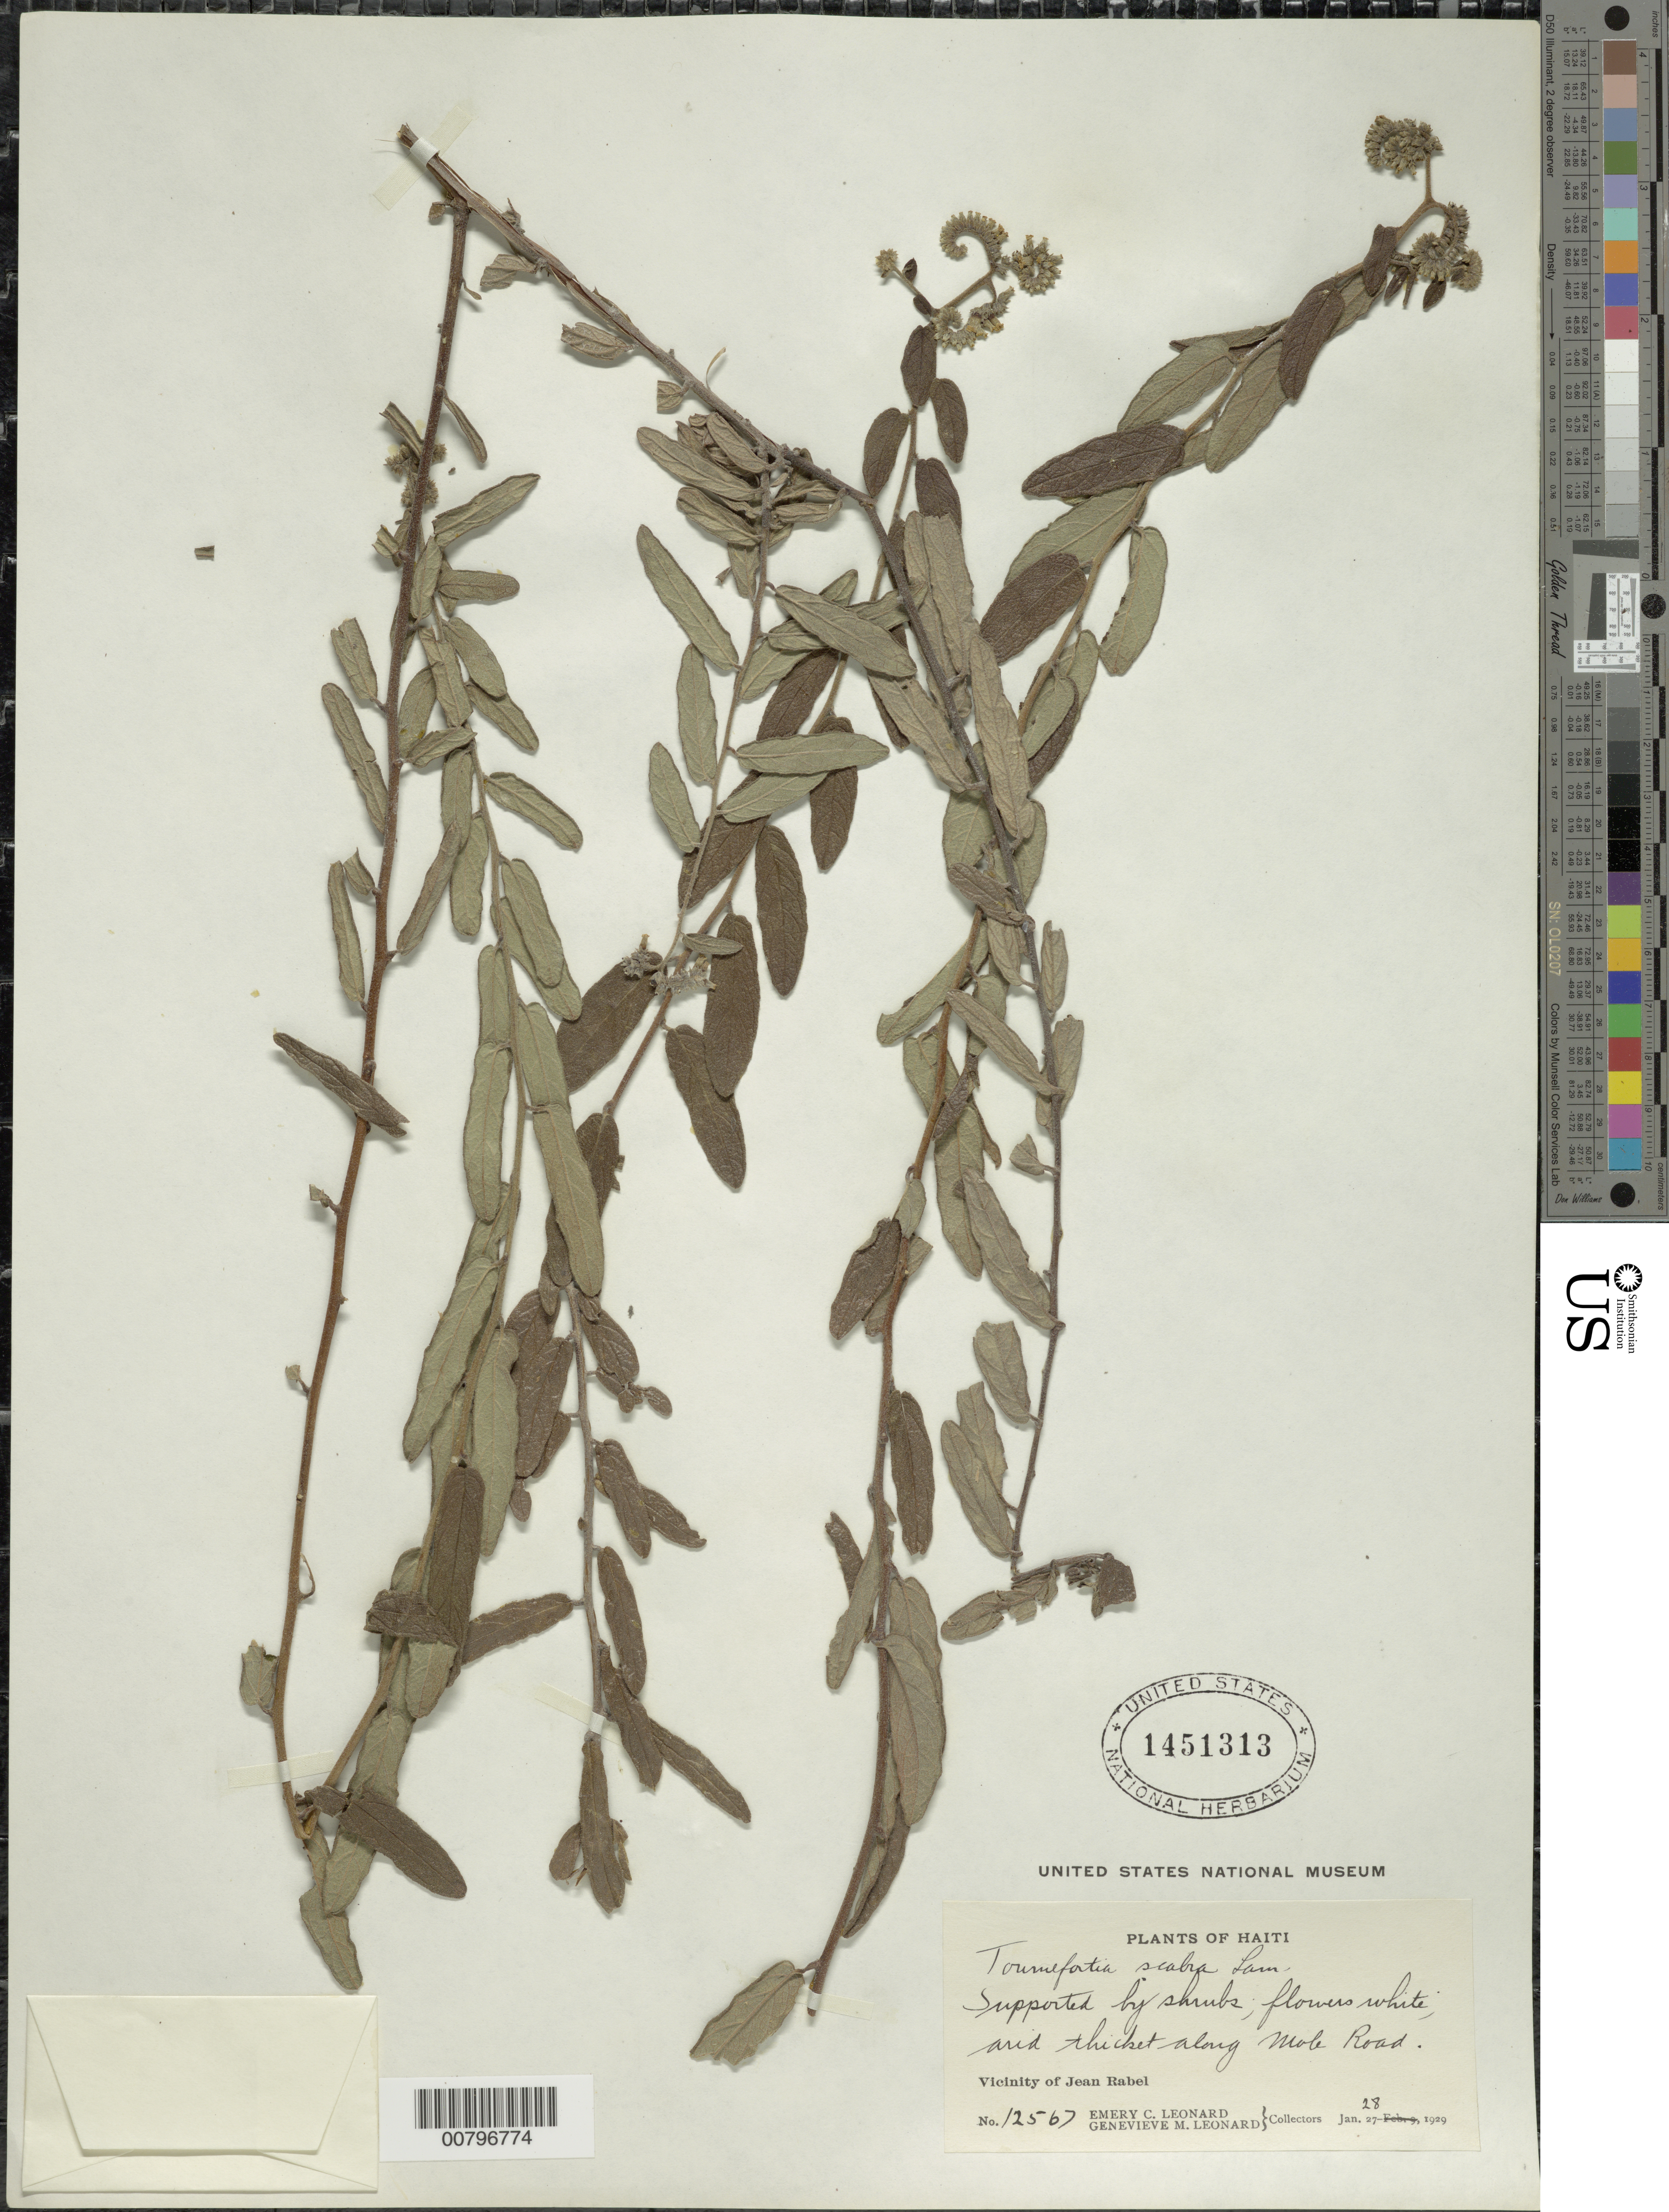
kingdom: Plantae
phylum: Tracheophyta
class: Magnoliopsida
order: Boraginales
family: Heliotropiaceae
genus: Tournefortia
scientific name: Tournefortia scabra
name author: Lam.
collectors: E. C. Leonard & G. M. Leonard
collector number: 12567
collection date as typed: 28 Jan 1929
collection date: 1929-01-28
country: Haiti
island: Hispaniola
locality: Vicinity of Jean Rabel, along Mole Road.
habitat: Arid thicket.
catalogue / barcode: US 1451313